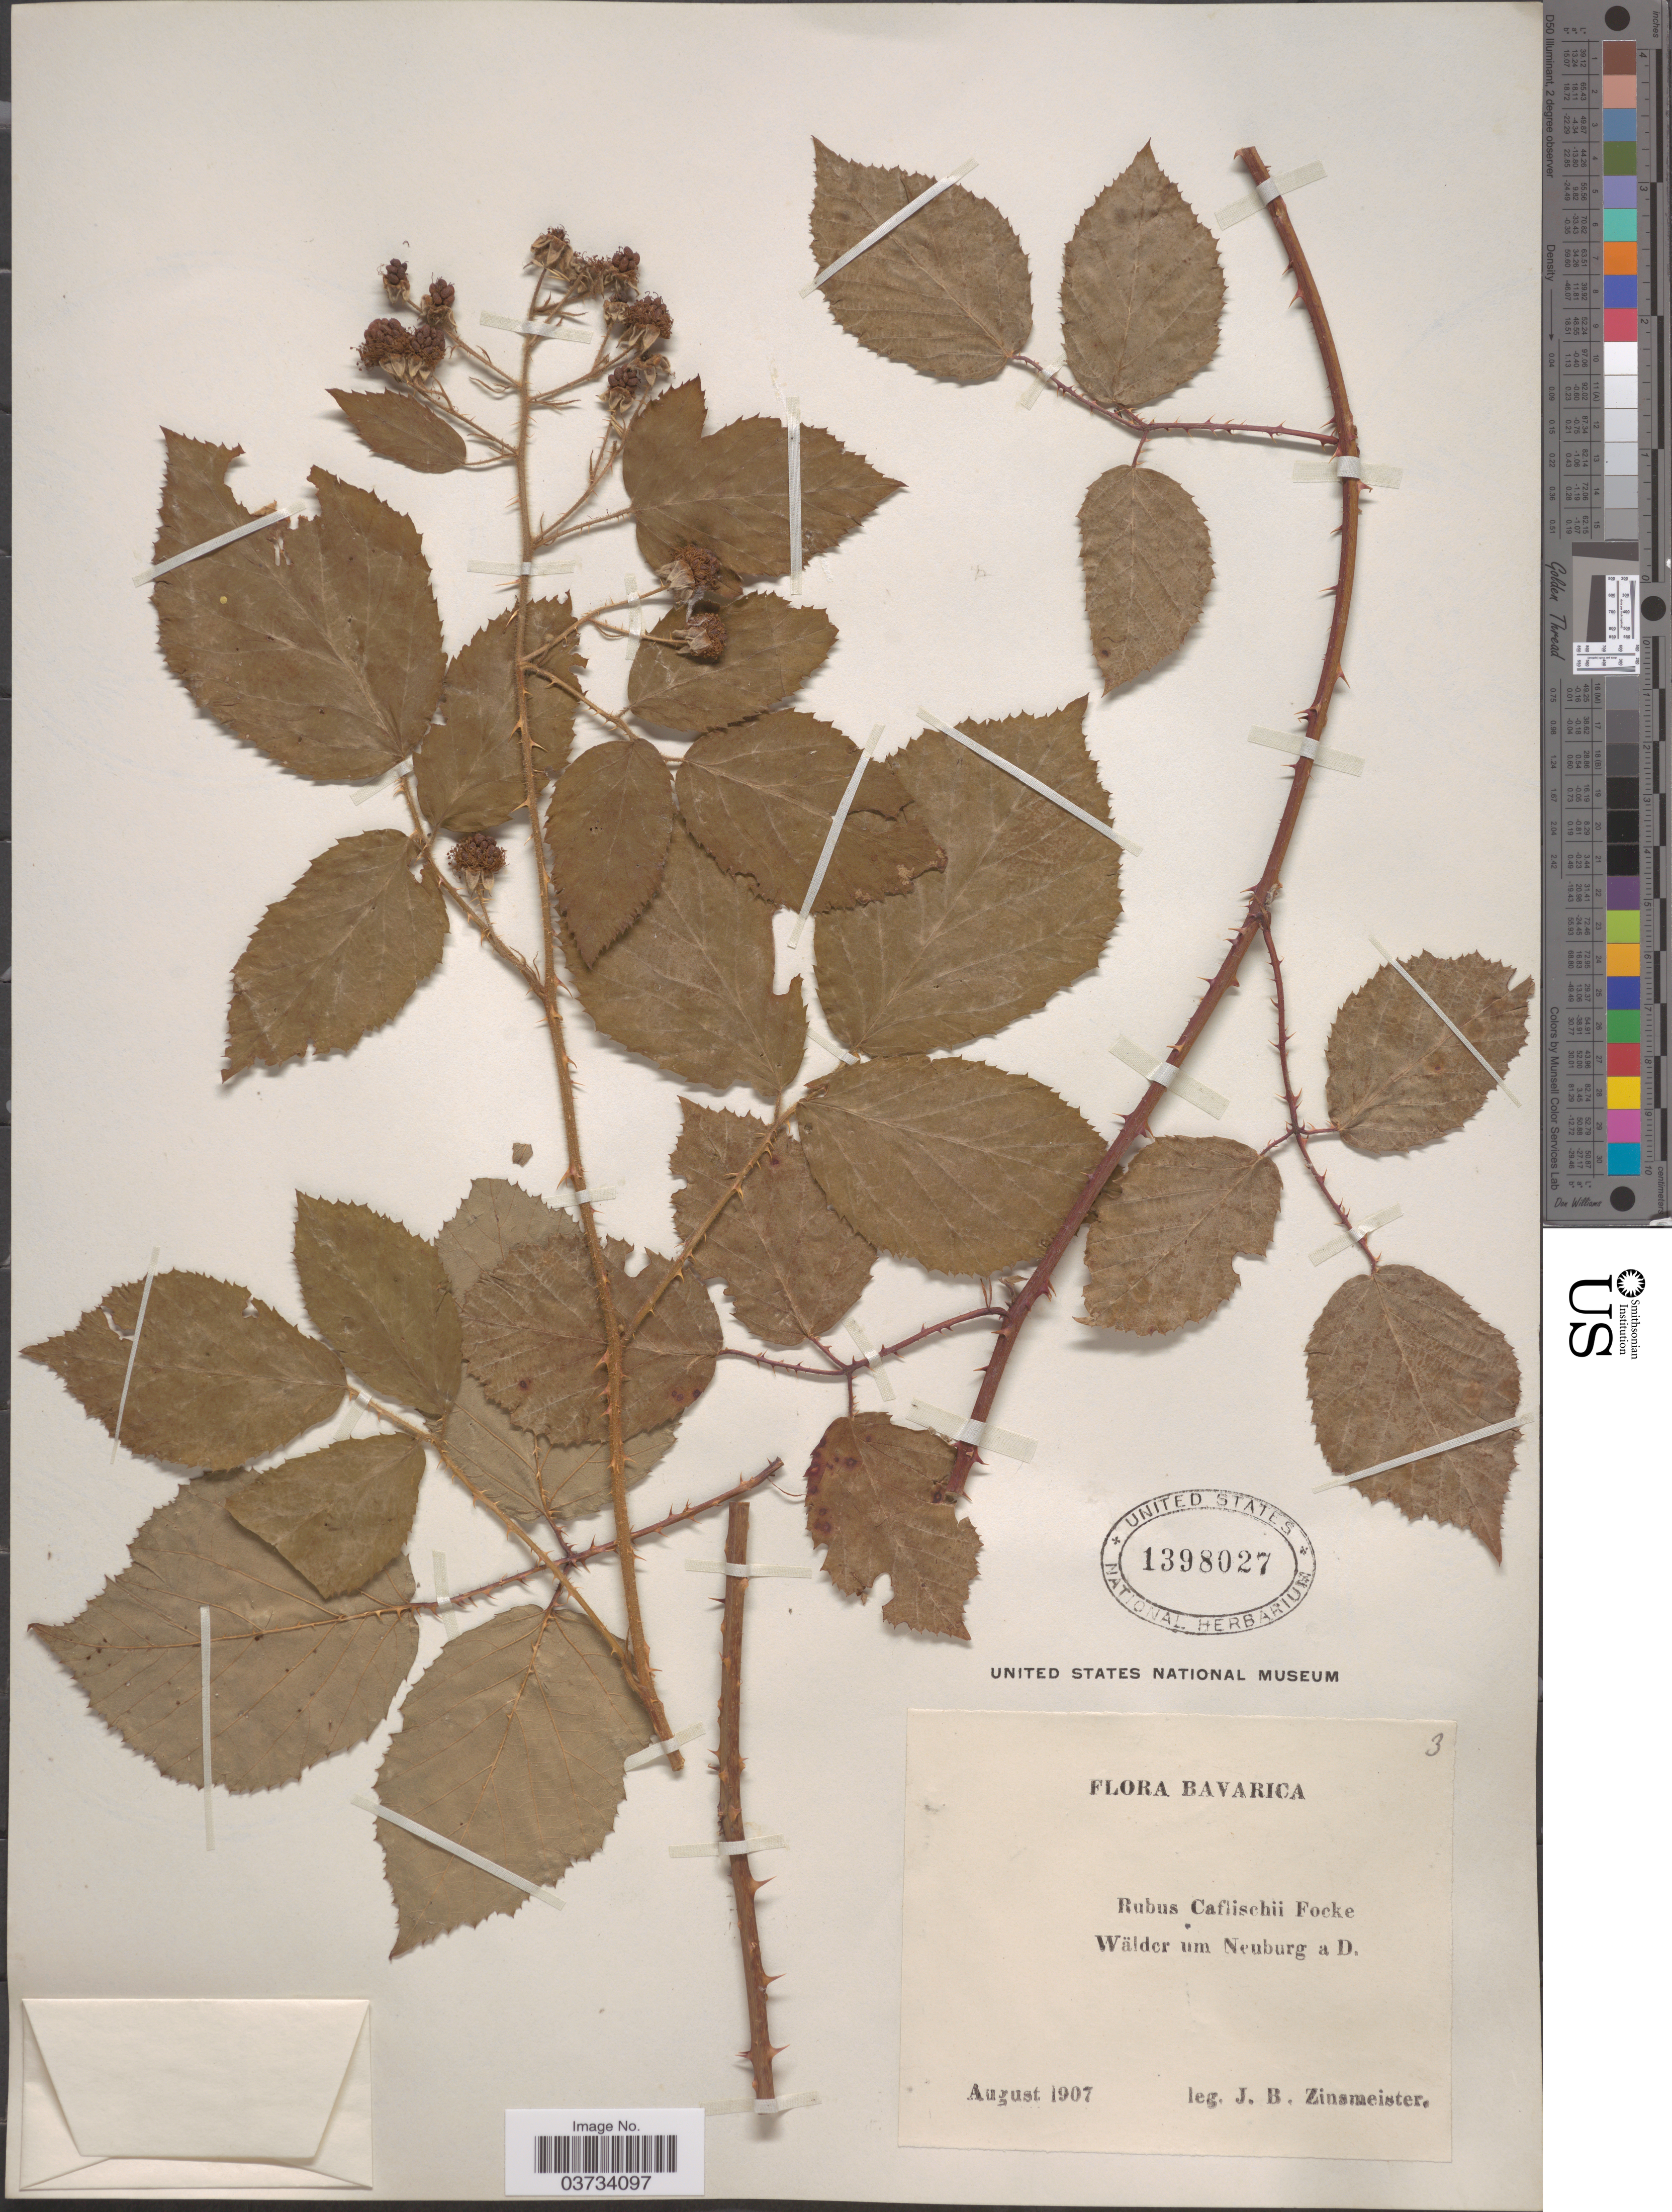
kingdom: Plantae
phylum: Tracheophyta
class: Magnoliopsida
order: Rosales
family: Rosaceae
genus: Rubus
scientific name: Rubus caflischii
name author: Focke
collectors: J. Zinsmeister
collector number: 3?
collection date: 1907-08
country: Germany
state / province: Bayern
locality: Bavarica. Wälder um Neuburg a D.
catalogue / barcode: US 1398027